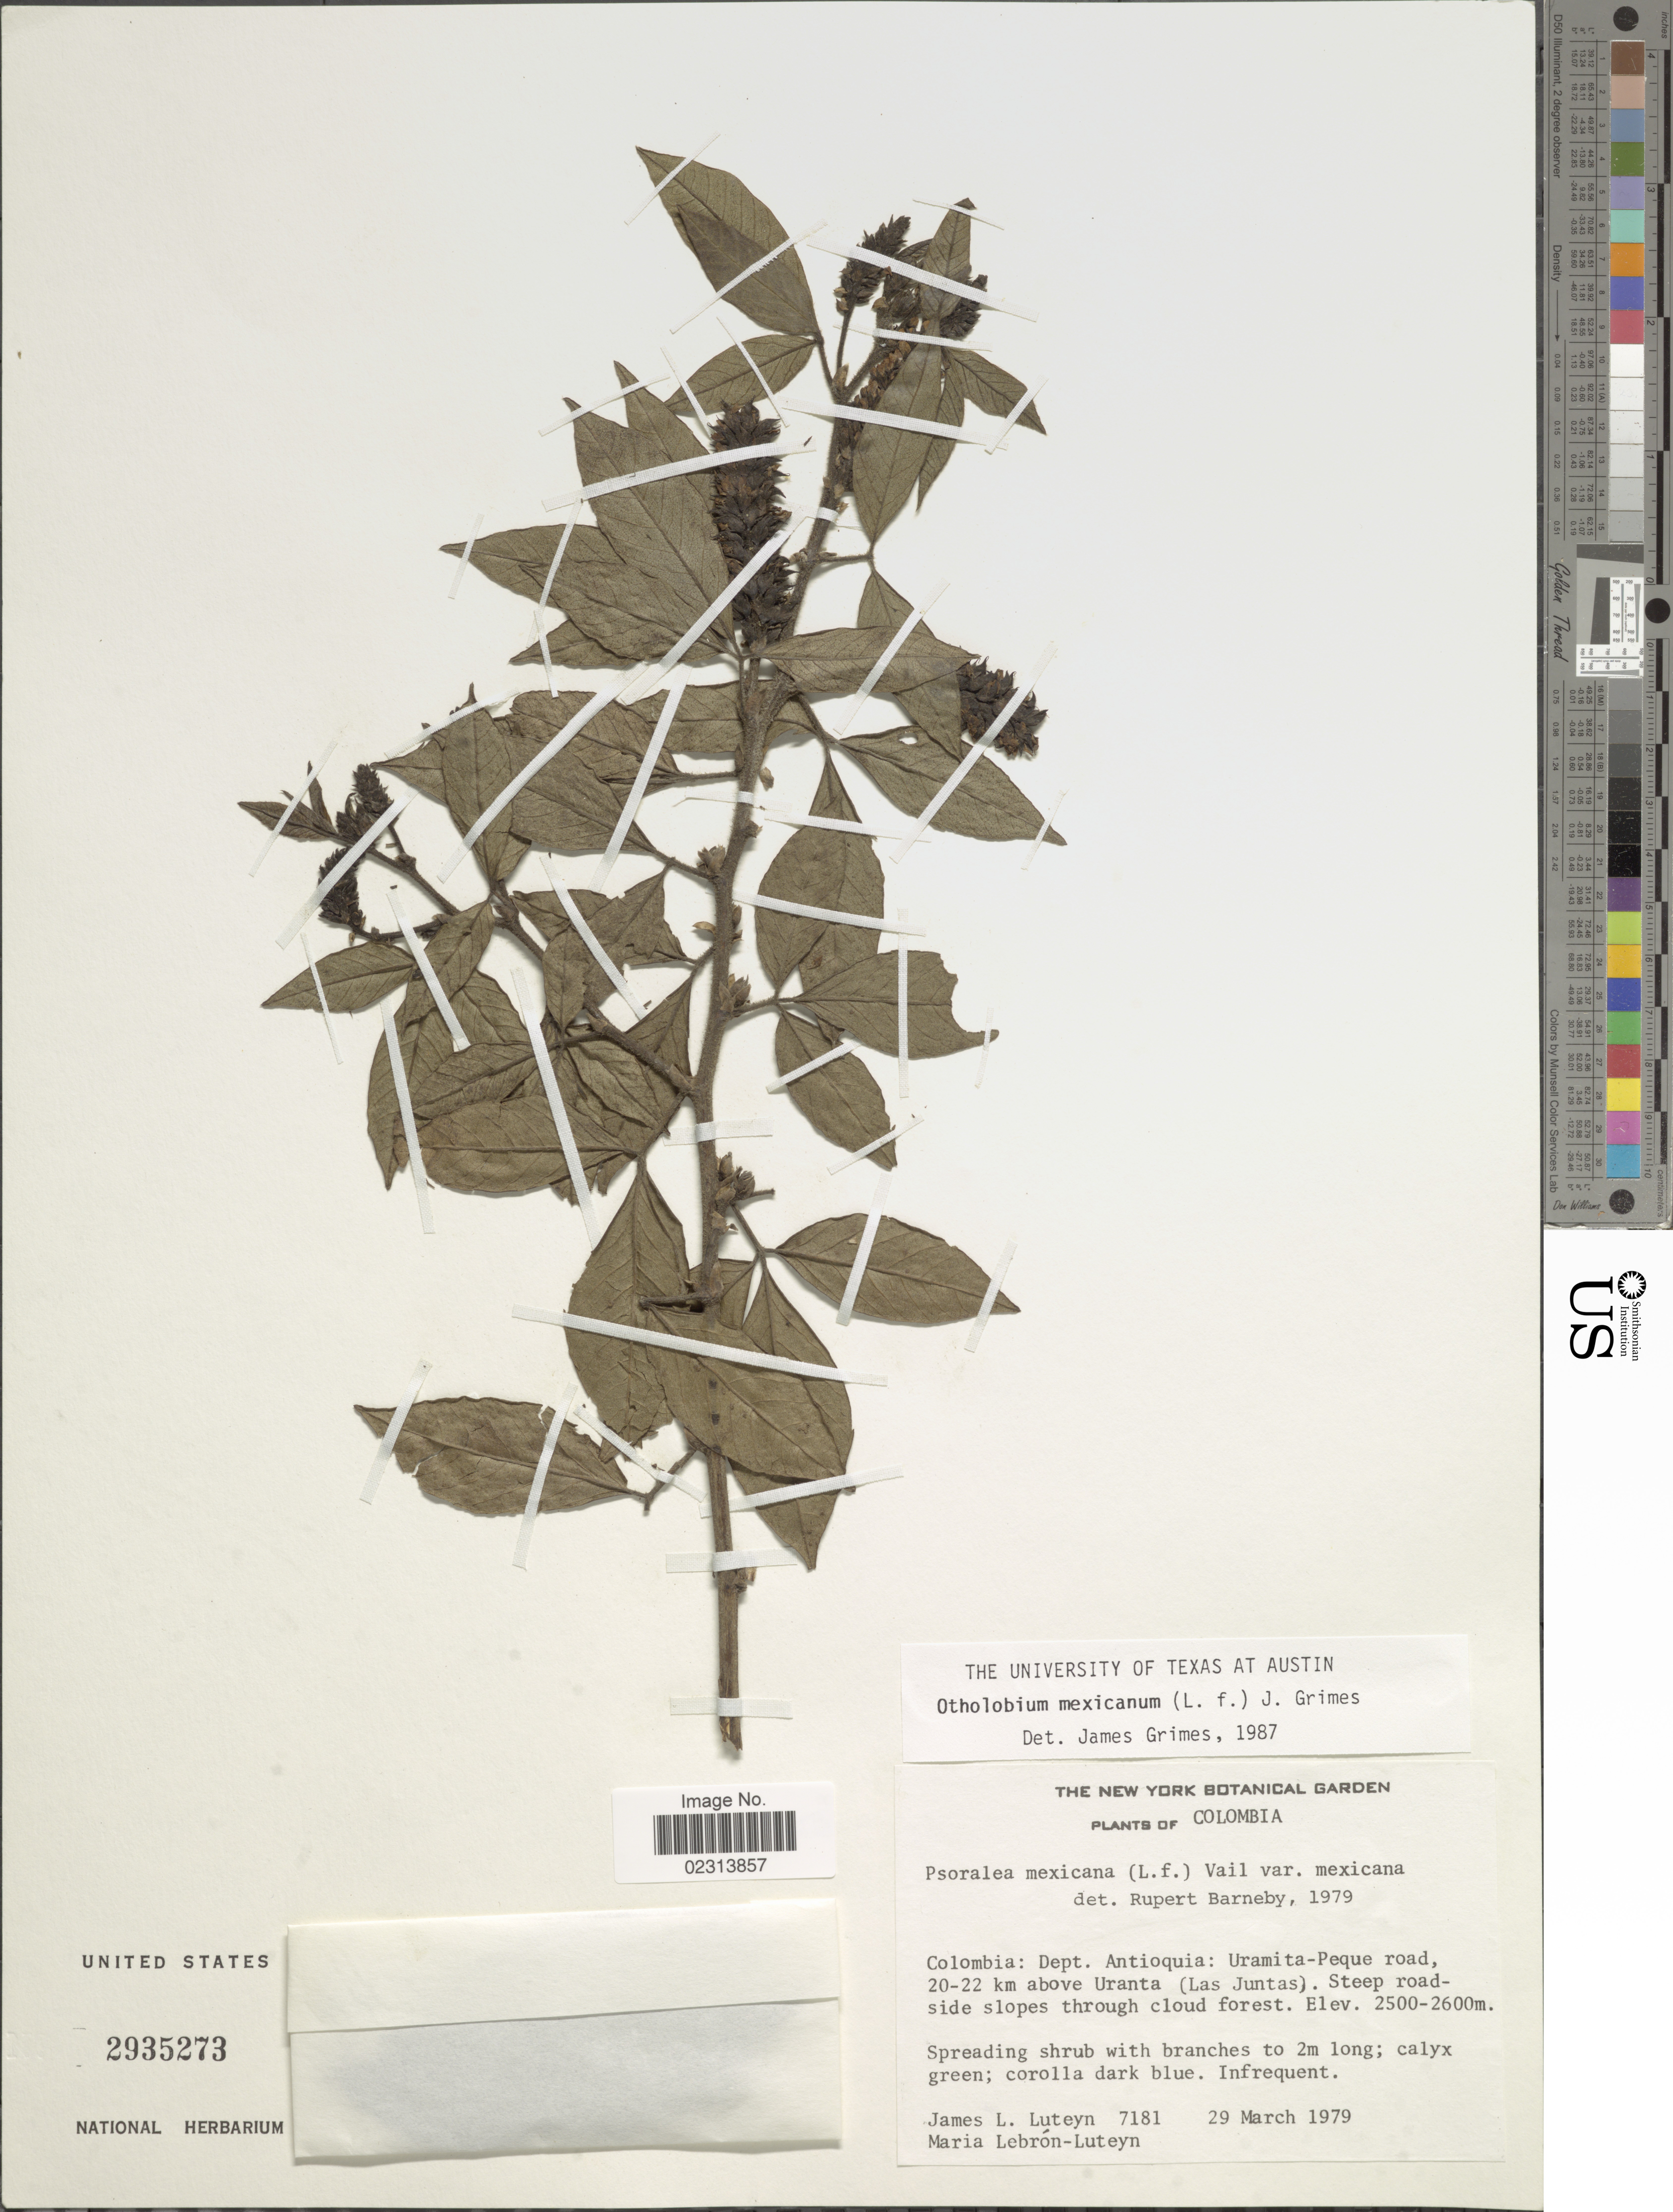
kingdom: Plantae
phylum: Tracheophyta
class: Magnoliopsida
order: Fabales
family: Fabaceae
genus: Otholobium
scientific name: Otholobium mexicanum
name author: (L. f.) J.W. Grimes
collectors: J. L. Luteyn & M. L. Lebrón-Luteyn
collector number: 7181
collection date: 1979-03-29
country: Colombia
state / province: Antioquia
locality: Colombia: Dept. Antioquia: Uramita-Peque road, 20-22 km above Uranta (Las Juntas)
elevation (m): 2500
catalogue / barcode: US 2935273